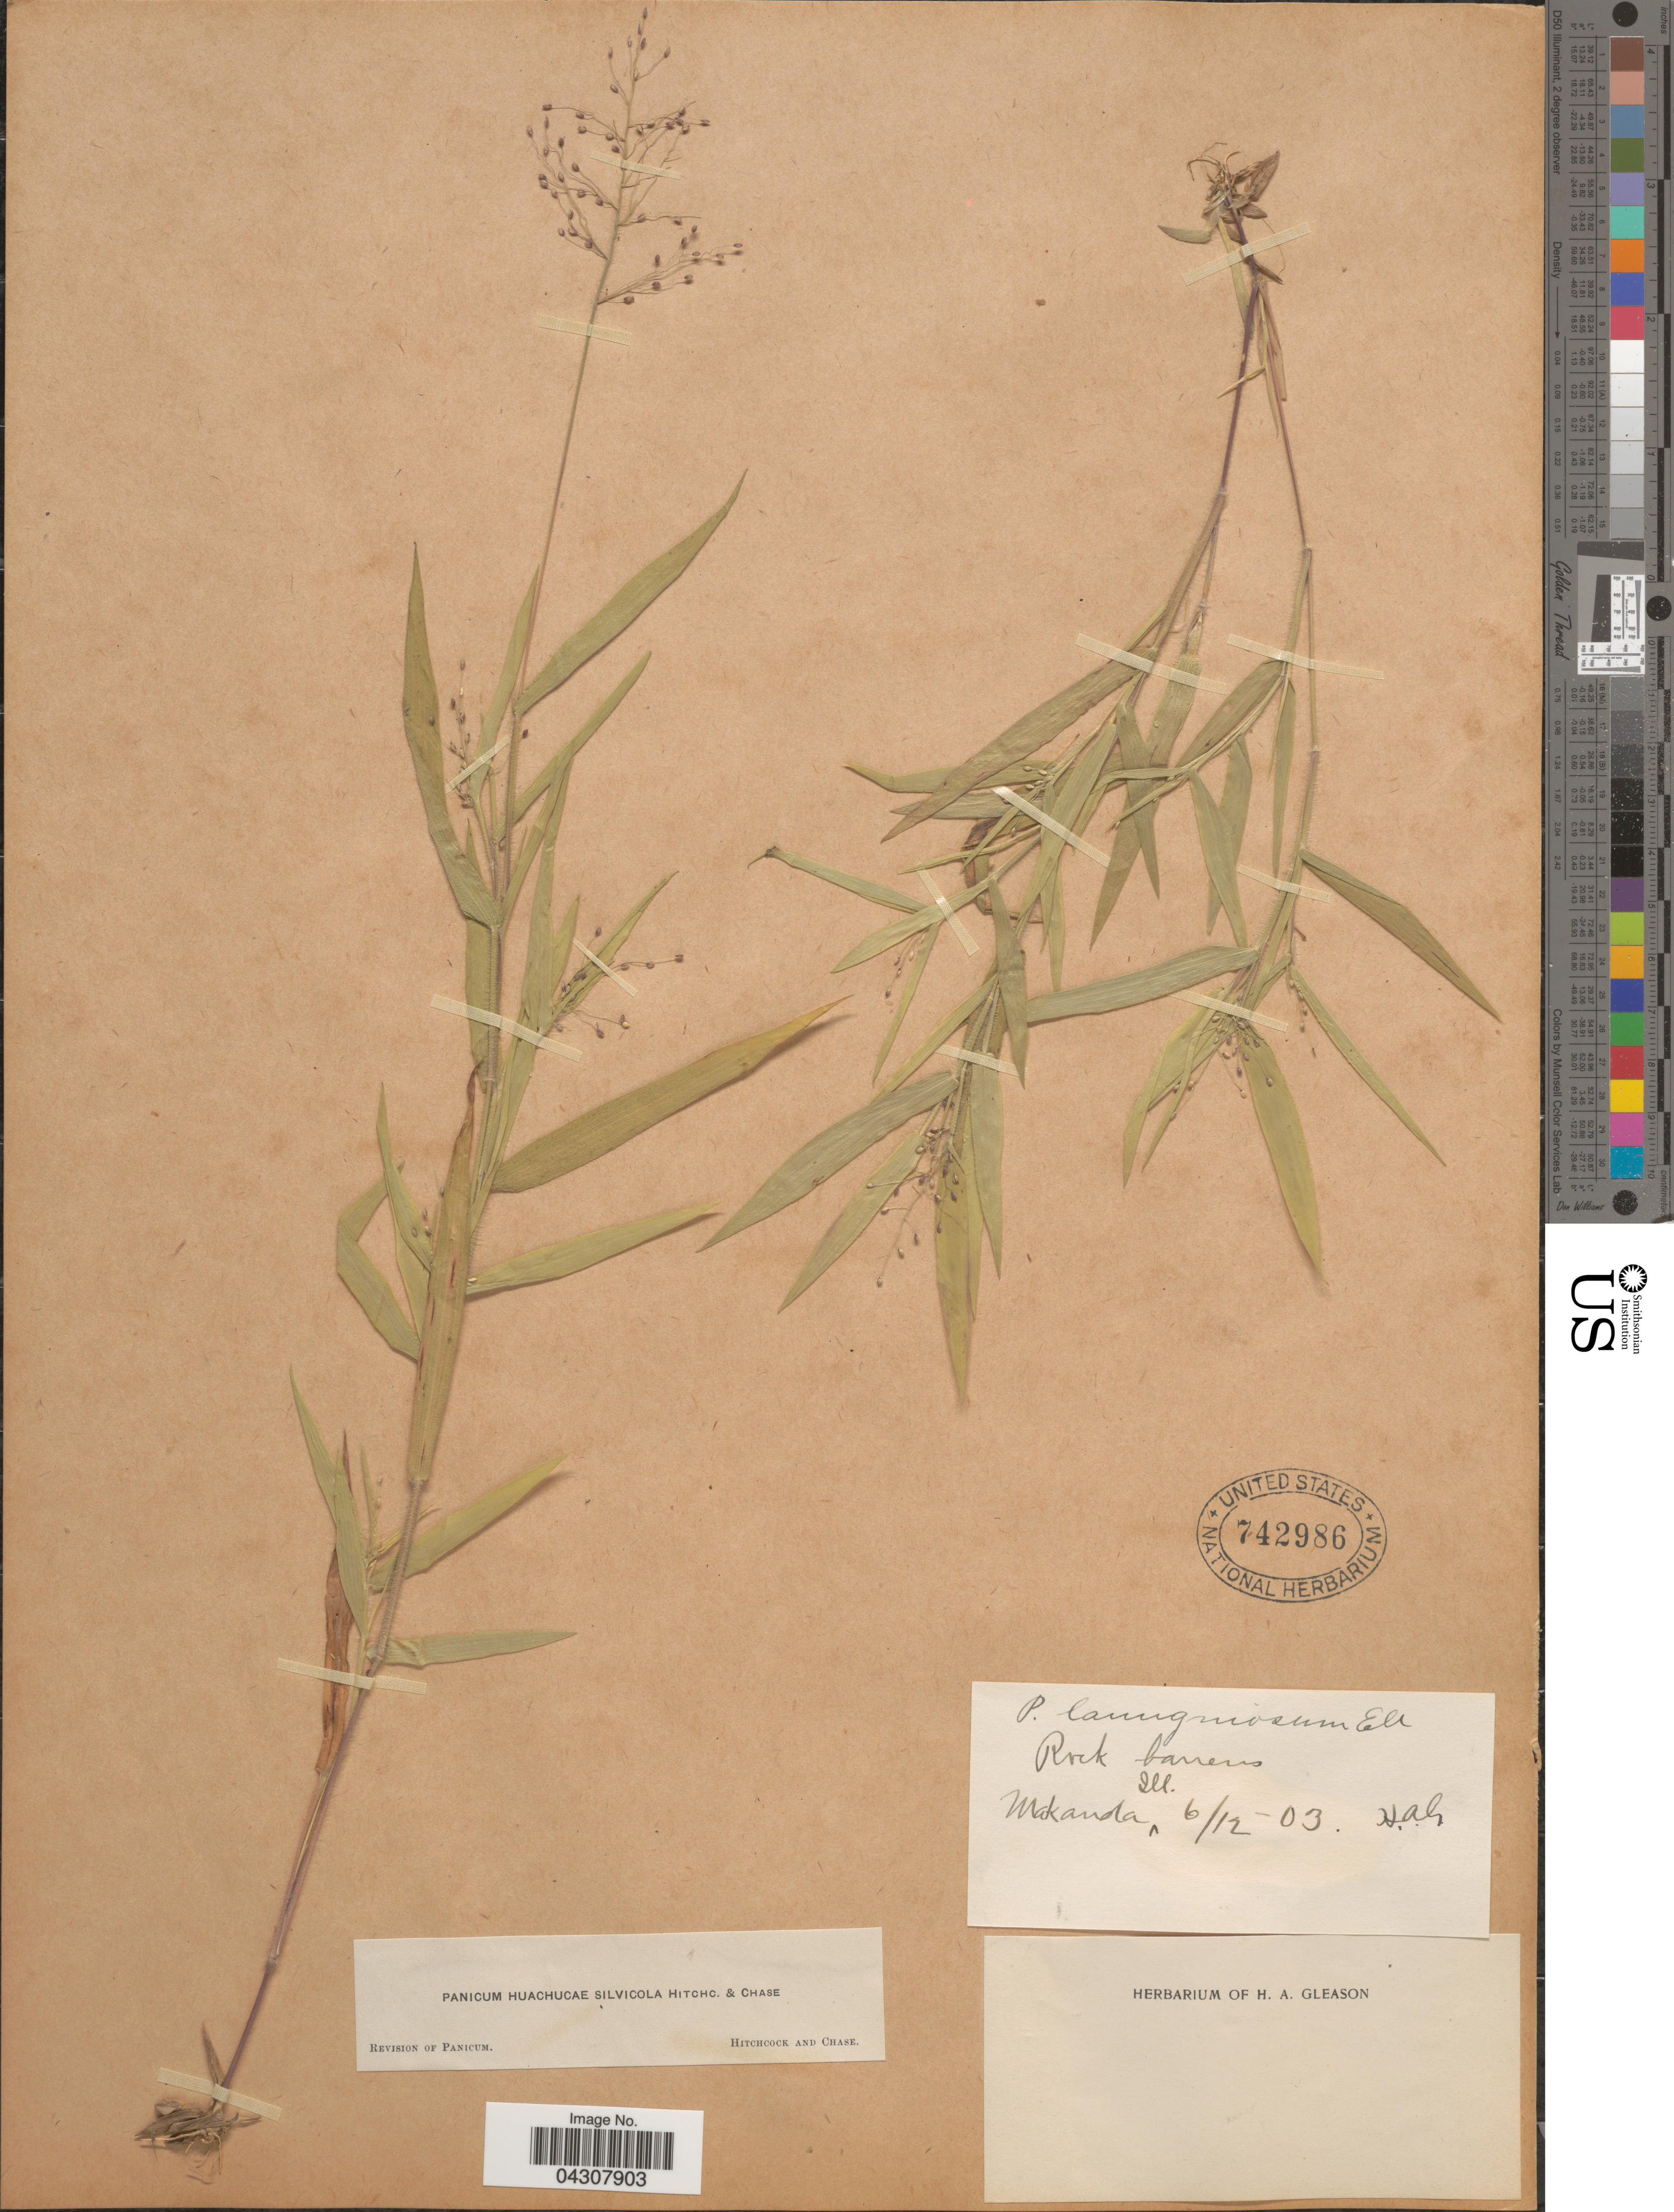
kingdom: Plantae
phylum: Tracheophyta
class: Liliopsida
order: Poales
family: Poaceae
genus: Dichanthelium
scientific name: Dichanthelium acuminatum var. acuminatum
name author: (Sw.) Gould & C.A. Clark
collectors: H. A. Gleason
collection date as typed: Transcribed d/m/y: 12/6/3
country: United States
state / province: Illinois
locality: Rock barrens. Makanda.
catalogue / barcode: US 742986